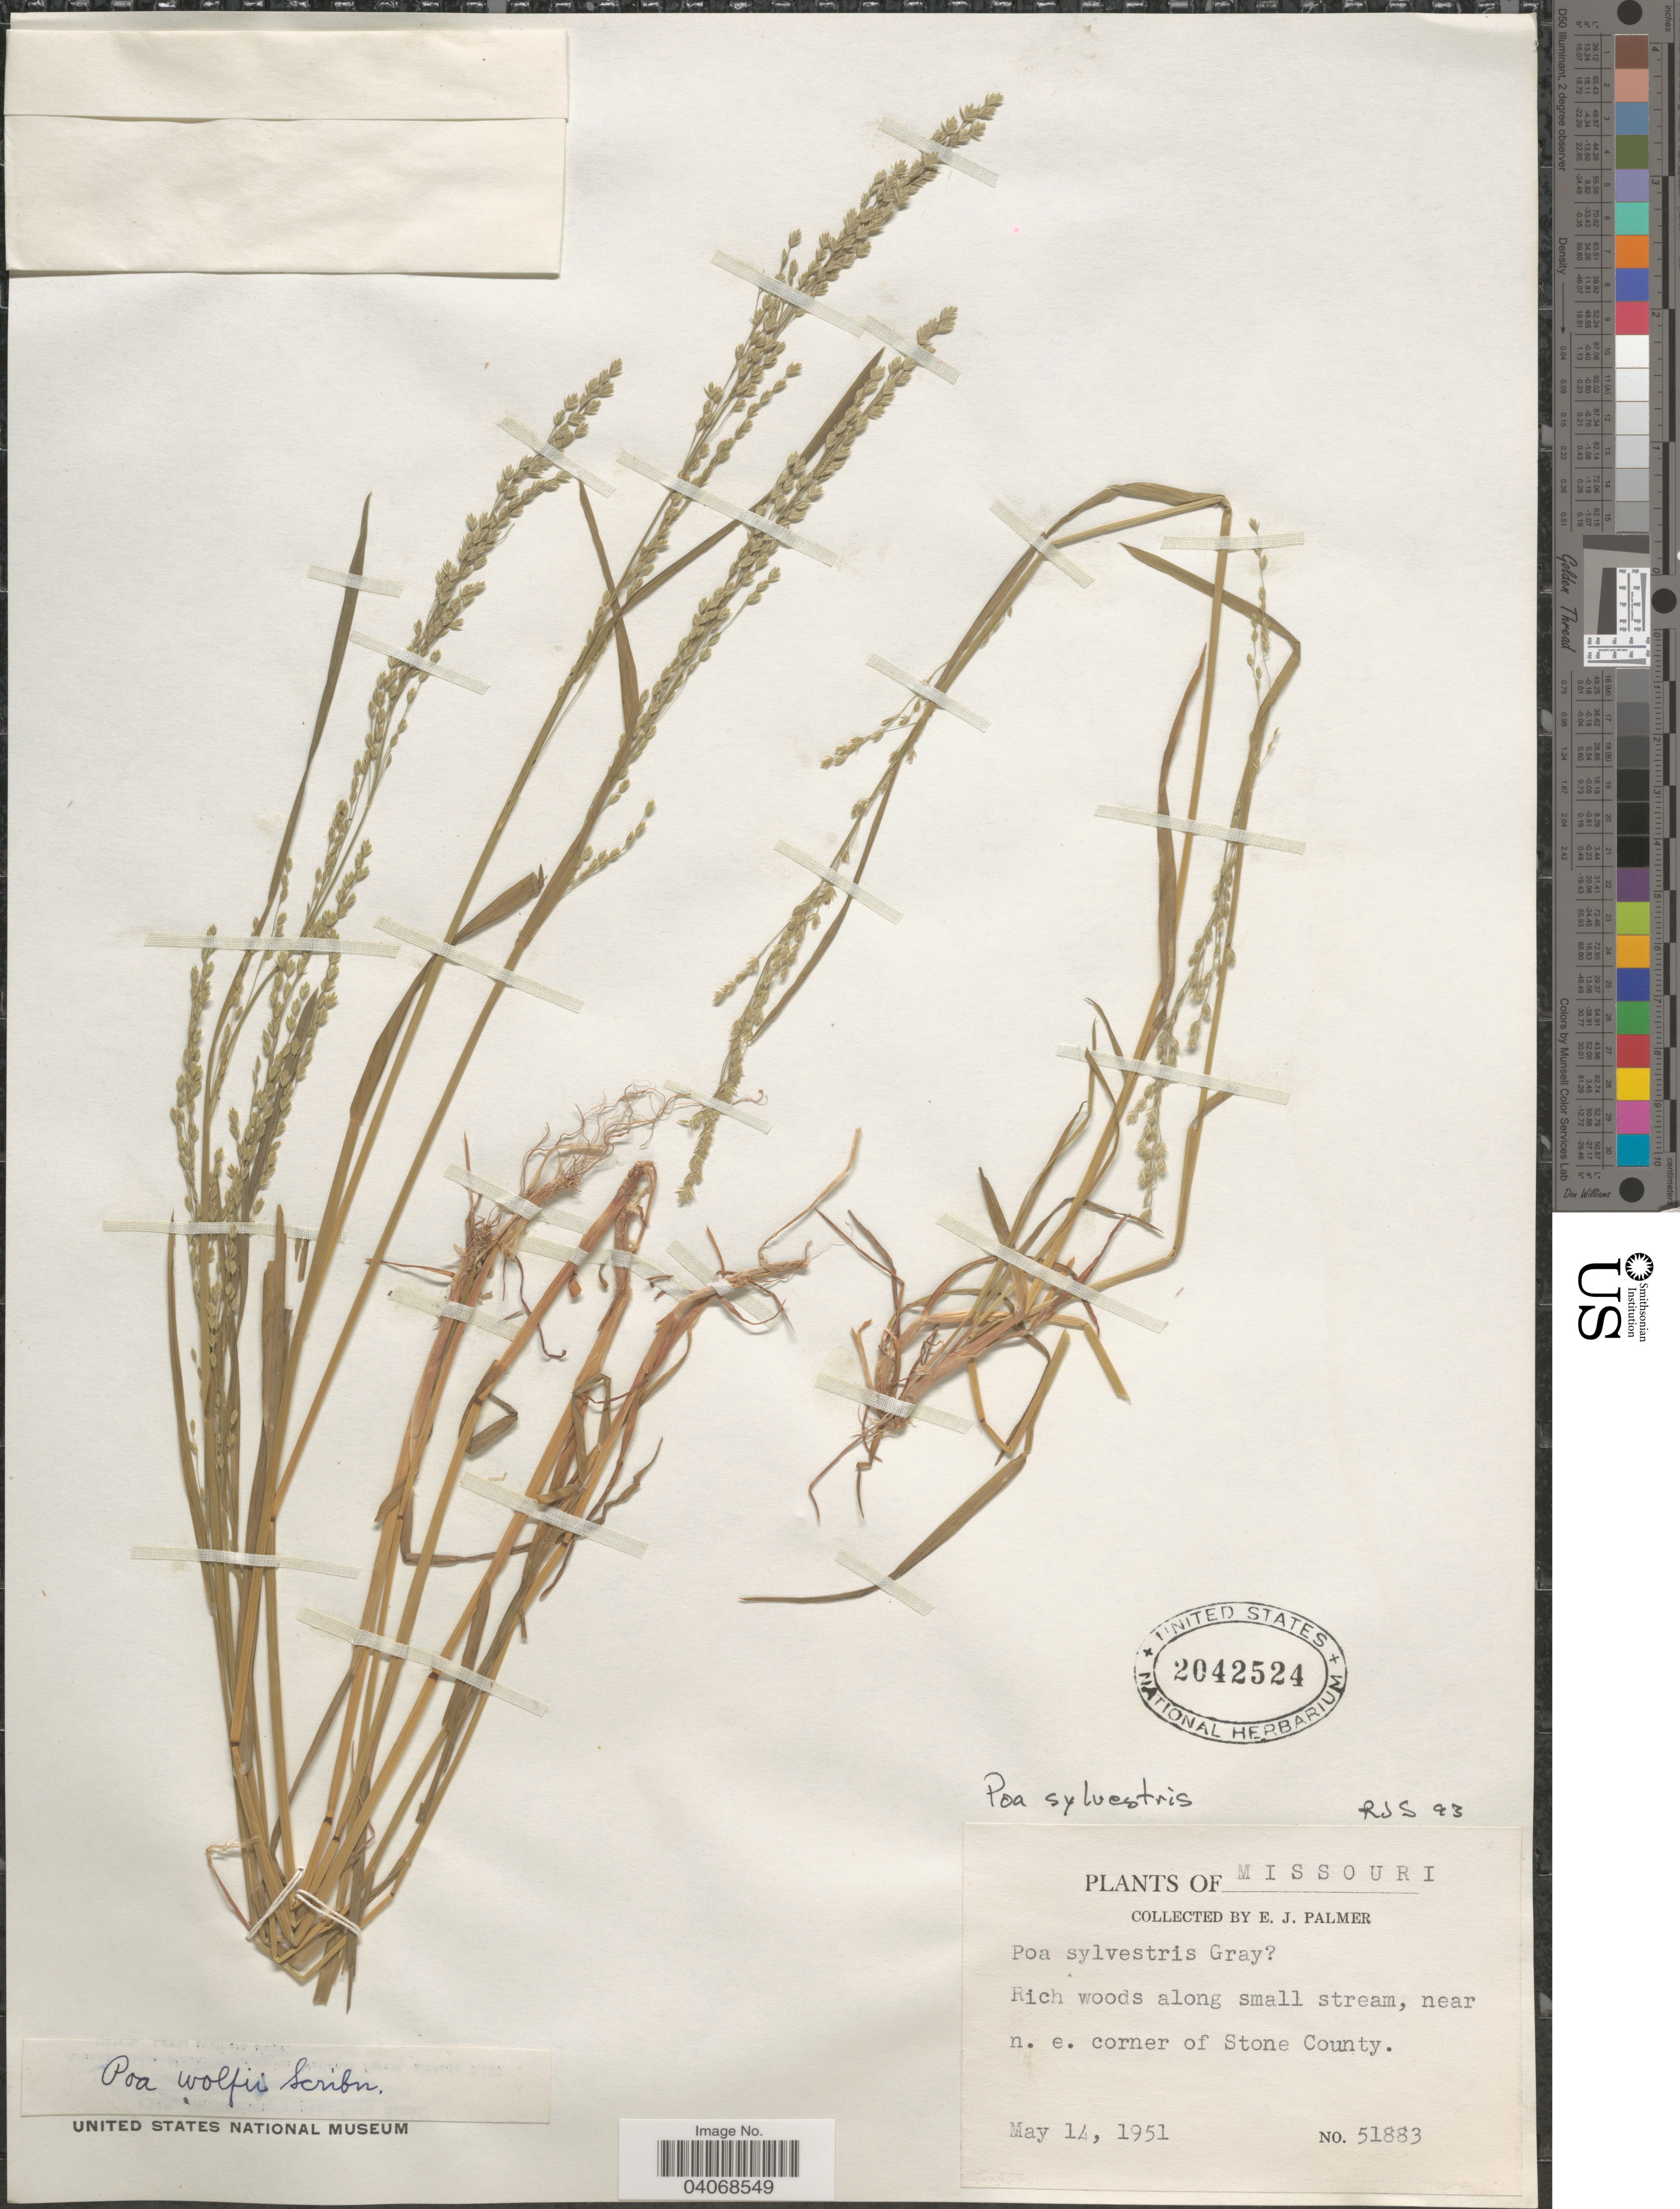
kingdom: Plantae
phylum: Tracheophyta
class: Liliopsida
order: Poales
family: Poaceae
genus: Poa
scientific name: Poa sylvestris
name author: A. Gray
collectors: E. J. Palmer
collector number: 51883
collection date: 1951-05-14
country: United States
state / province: Missouri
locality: Rich woods along small stream, near n. e. corner of Stone County.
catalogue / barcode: US 2042524